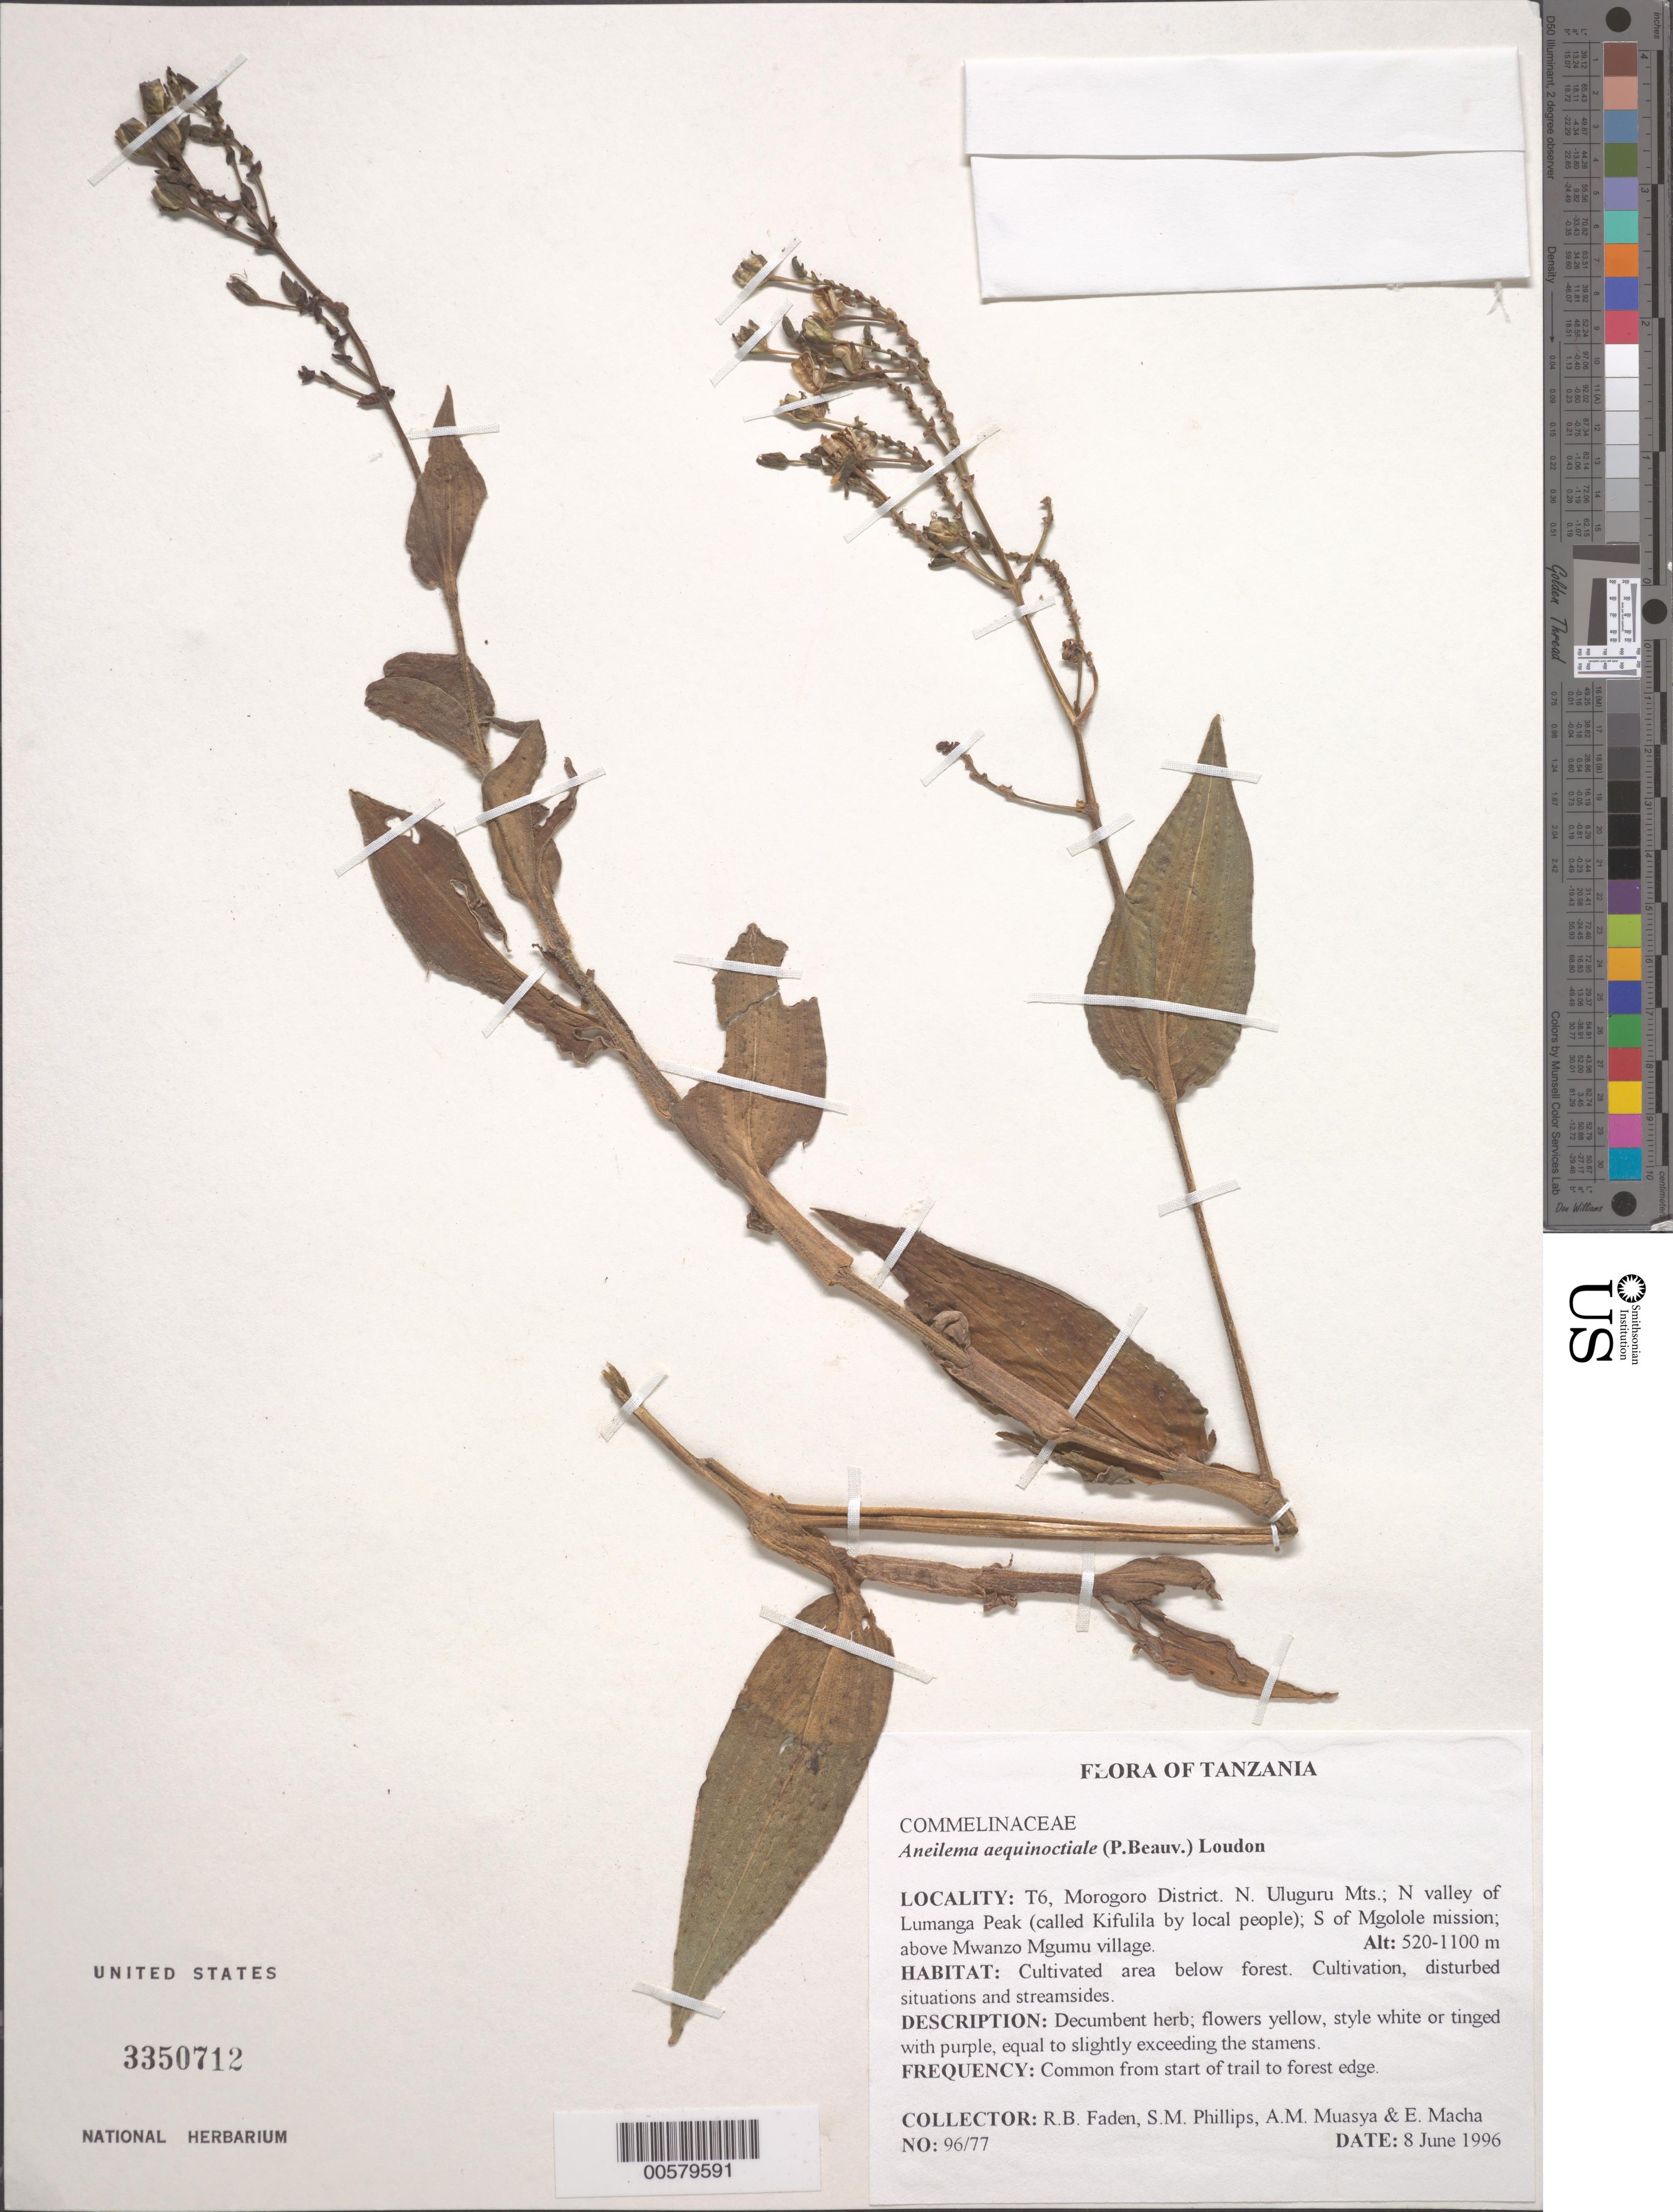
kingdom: Plantae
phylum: Tracheophyta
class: Liliopsida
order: Commelinales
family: Commelinaceae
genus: Aneilema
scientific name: Aneilema aequinoctiale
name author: (P. Beauv.) Loudon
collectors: R. B. Faden, S. M. Phillips, A. Muasya & E. Macha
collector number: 96/77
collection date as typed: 08 Jun 1996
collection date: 1996-06-08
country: Tanzania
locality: T6, morogoro dist., n uluguru mts., n of valley of lumanga peak, s of mgolole mission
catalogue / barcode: US 3350712